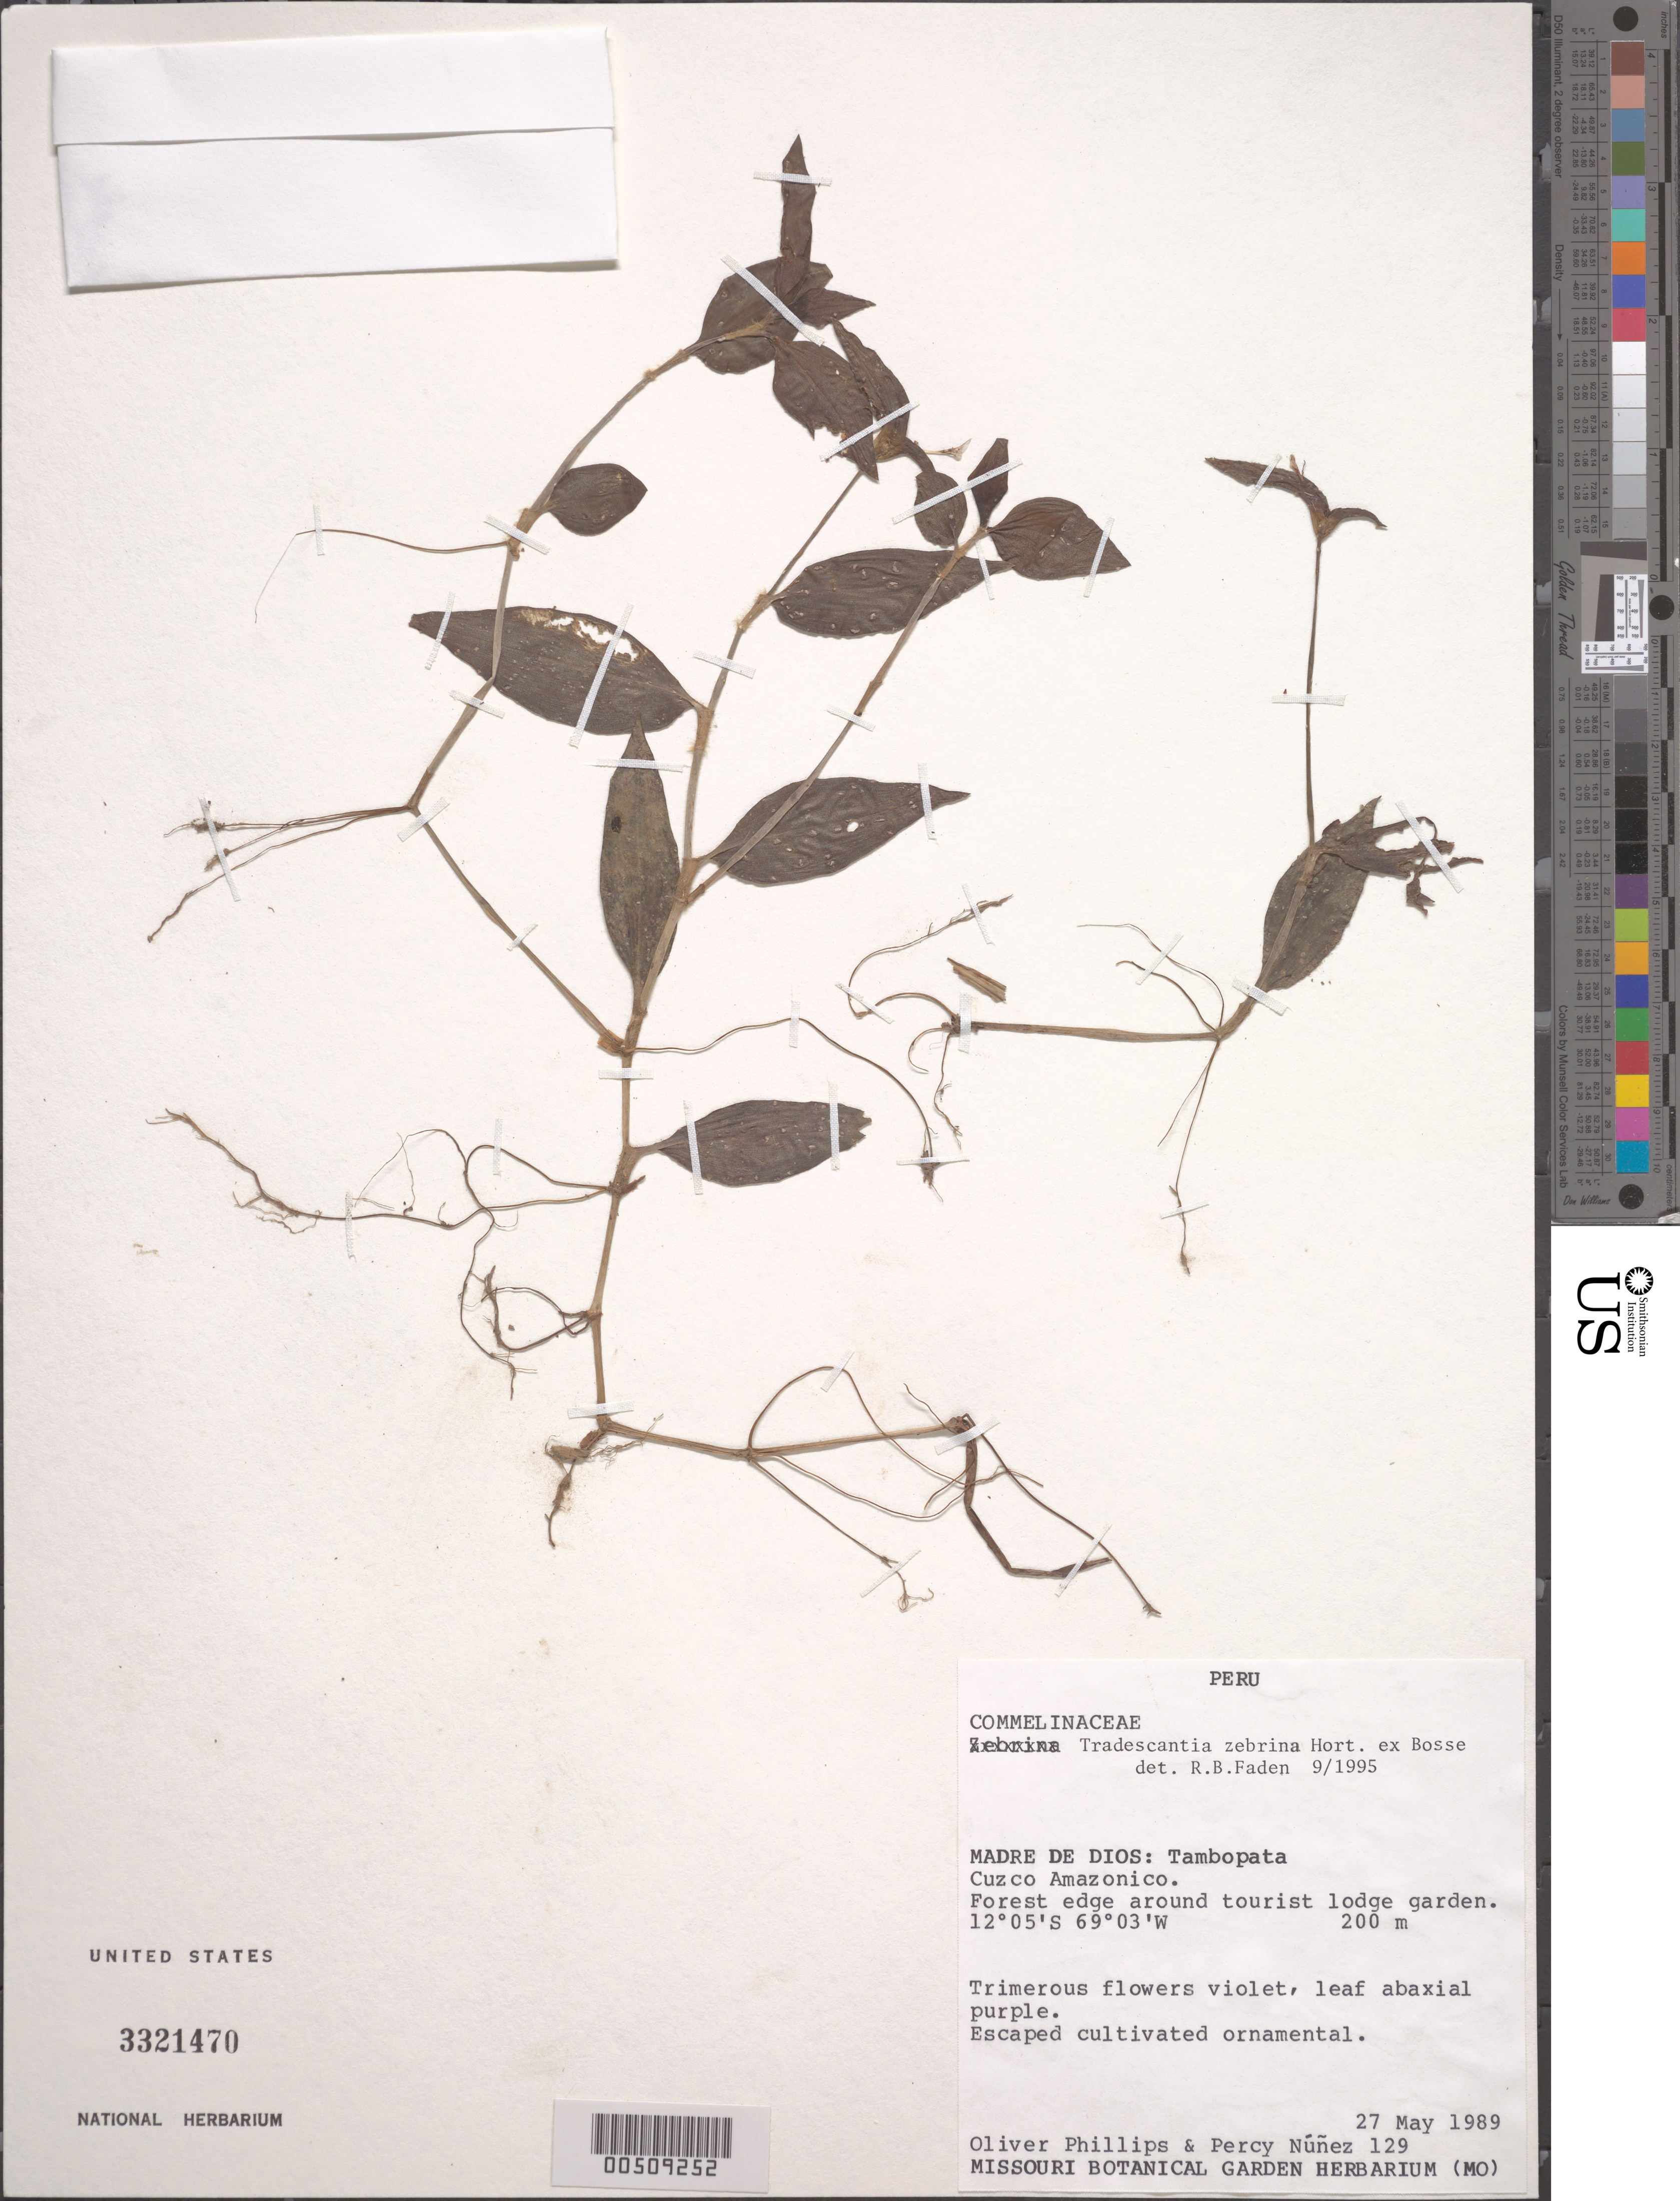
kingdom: Plantae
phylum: Tracheophyta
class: Liliopsida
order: Commelinales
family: Commelinaceae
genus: Tradescantia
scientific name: Tradescantia zebrina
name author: Bosse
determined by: Faden, Robert B., (US), Smithsonian Institution - National Museum of Natural History (UNITED STATES)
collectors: O. Phillips & P. Nuñez V.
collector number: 129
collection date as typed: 27 May 1989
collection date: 1989-05-27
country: Peru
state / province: Madre de Dios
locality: Zona reservada tambopata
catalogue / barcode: US 3321470